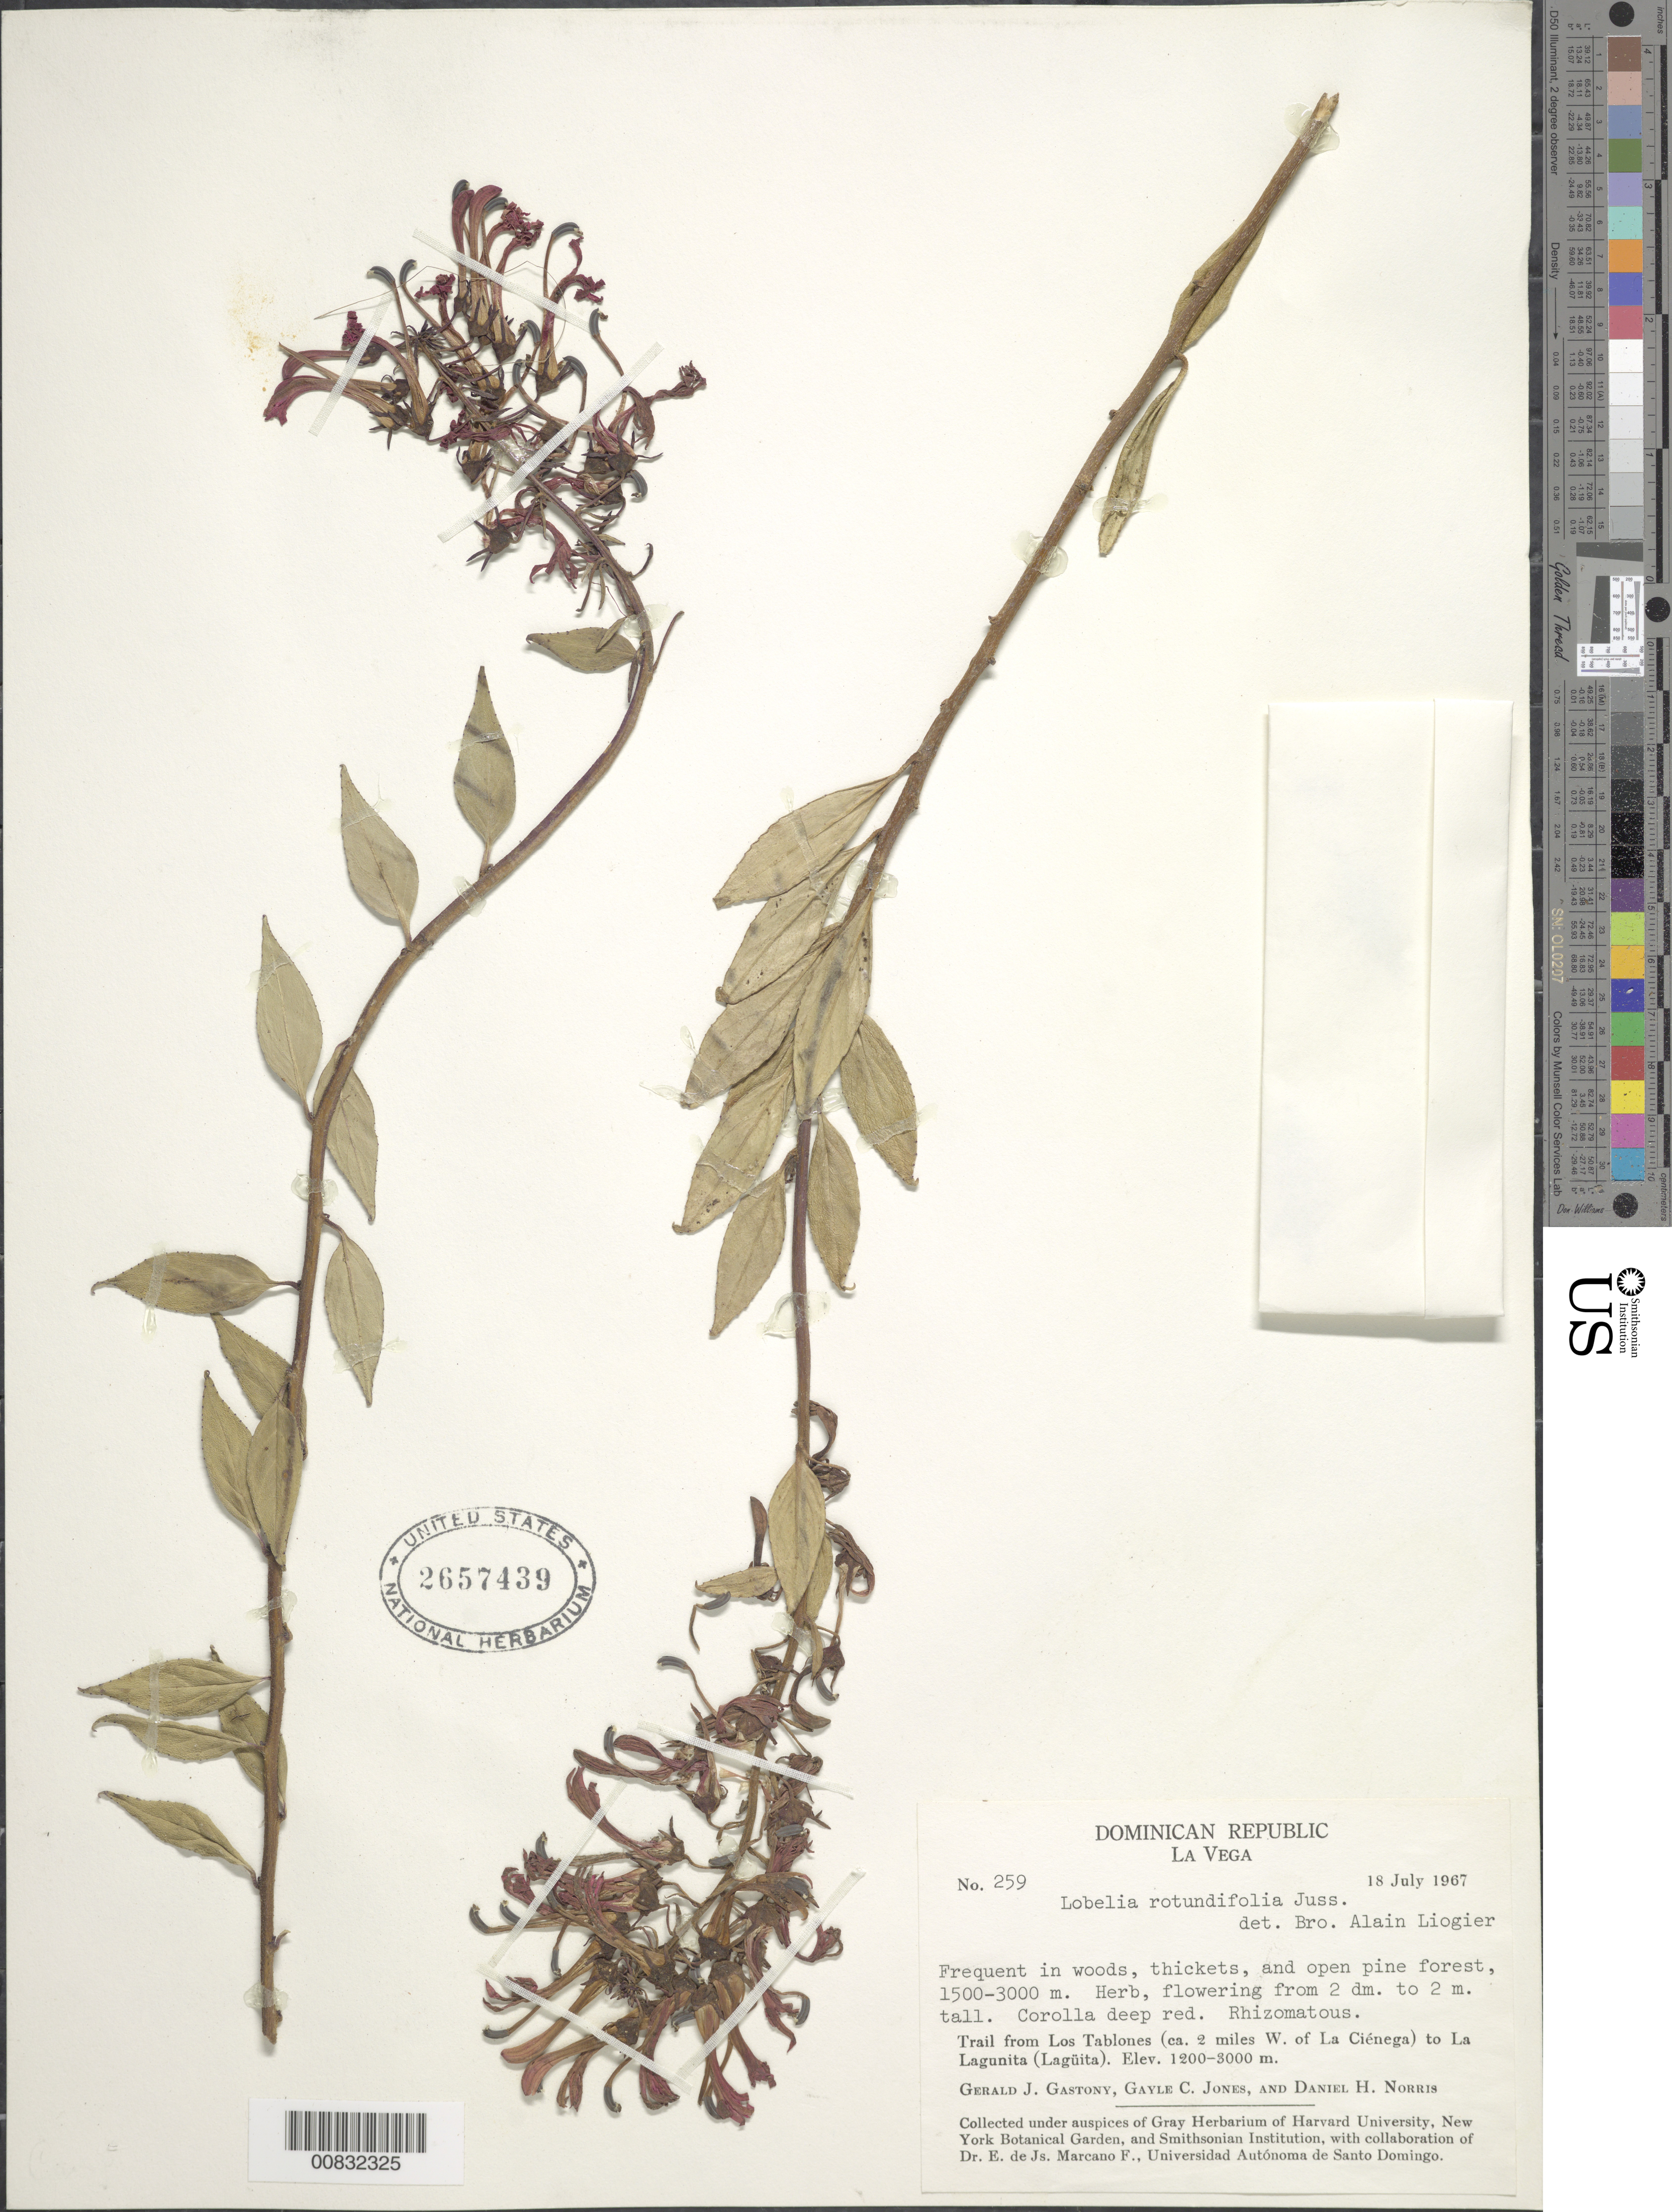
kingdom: Plantae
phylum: Tracheophyta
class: Magnoliopsida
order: Asterales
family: Campanulaceae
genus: Lobelia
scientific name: Lobelia rotundifolia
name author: Juss. ex A. DC.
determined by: Liogier, Alain H.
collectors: G. Gastony, G. C. Jones & D. H. Norris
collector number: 259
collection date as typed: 18 Jul 1967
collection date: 1967-07-18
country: Dominican Republic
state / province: La Vega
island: Hispaniola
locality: Trail from Los Tablones (ca. 2 miles W of La Ciénaga) to La Lagunita (Lagüita)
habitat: In woods, thickets, and open pine forest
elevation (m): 1500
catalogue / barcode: US 2657439